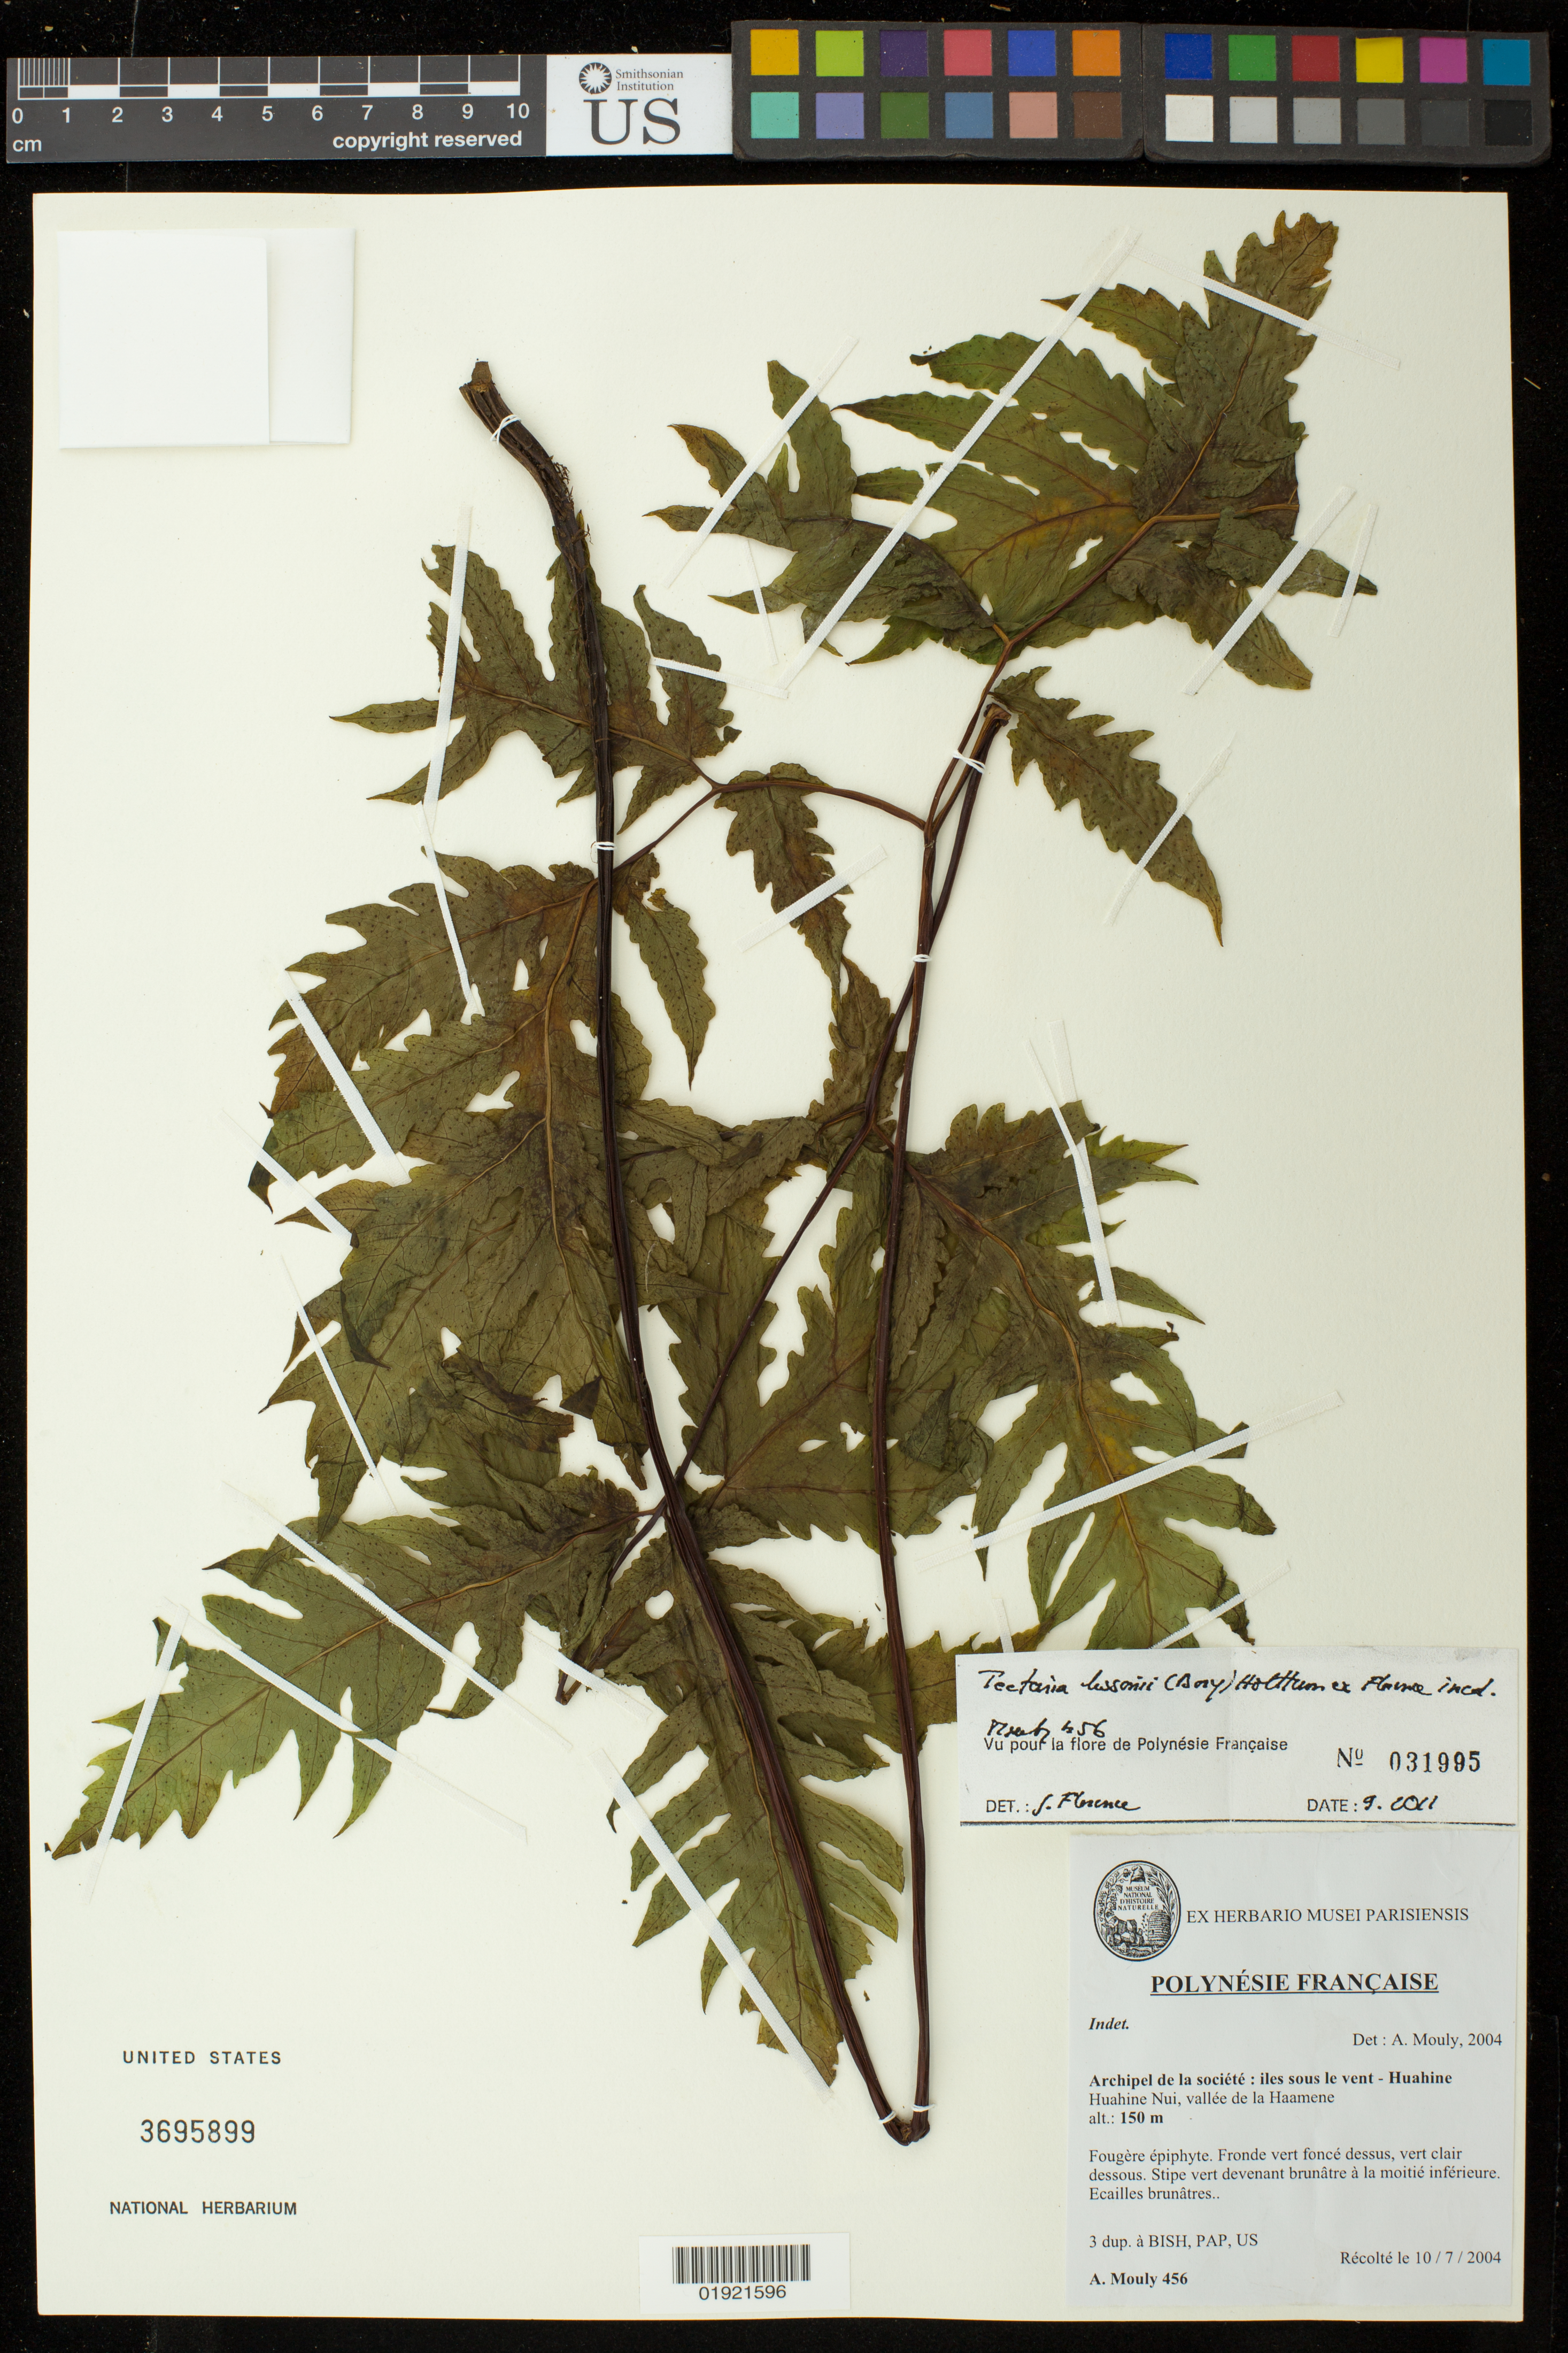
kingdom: Plantae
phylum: Tracheophyta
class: Polypodiopsida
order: Polypodiales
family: Tectariaceae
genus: Tectaria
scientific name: Tectona lessonii, ined. 2018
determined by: Florence, J.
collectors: A. Mouly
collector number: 456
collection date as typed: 10/7/2004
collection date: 2004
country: French Polynesia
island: Huahine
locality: Archipel de la societe: Iles sous le vent- Huahine, Huahine Nui, vallee de la Haamene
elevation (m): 150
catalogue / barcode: US 3695899